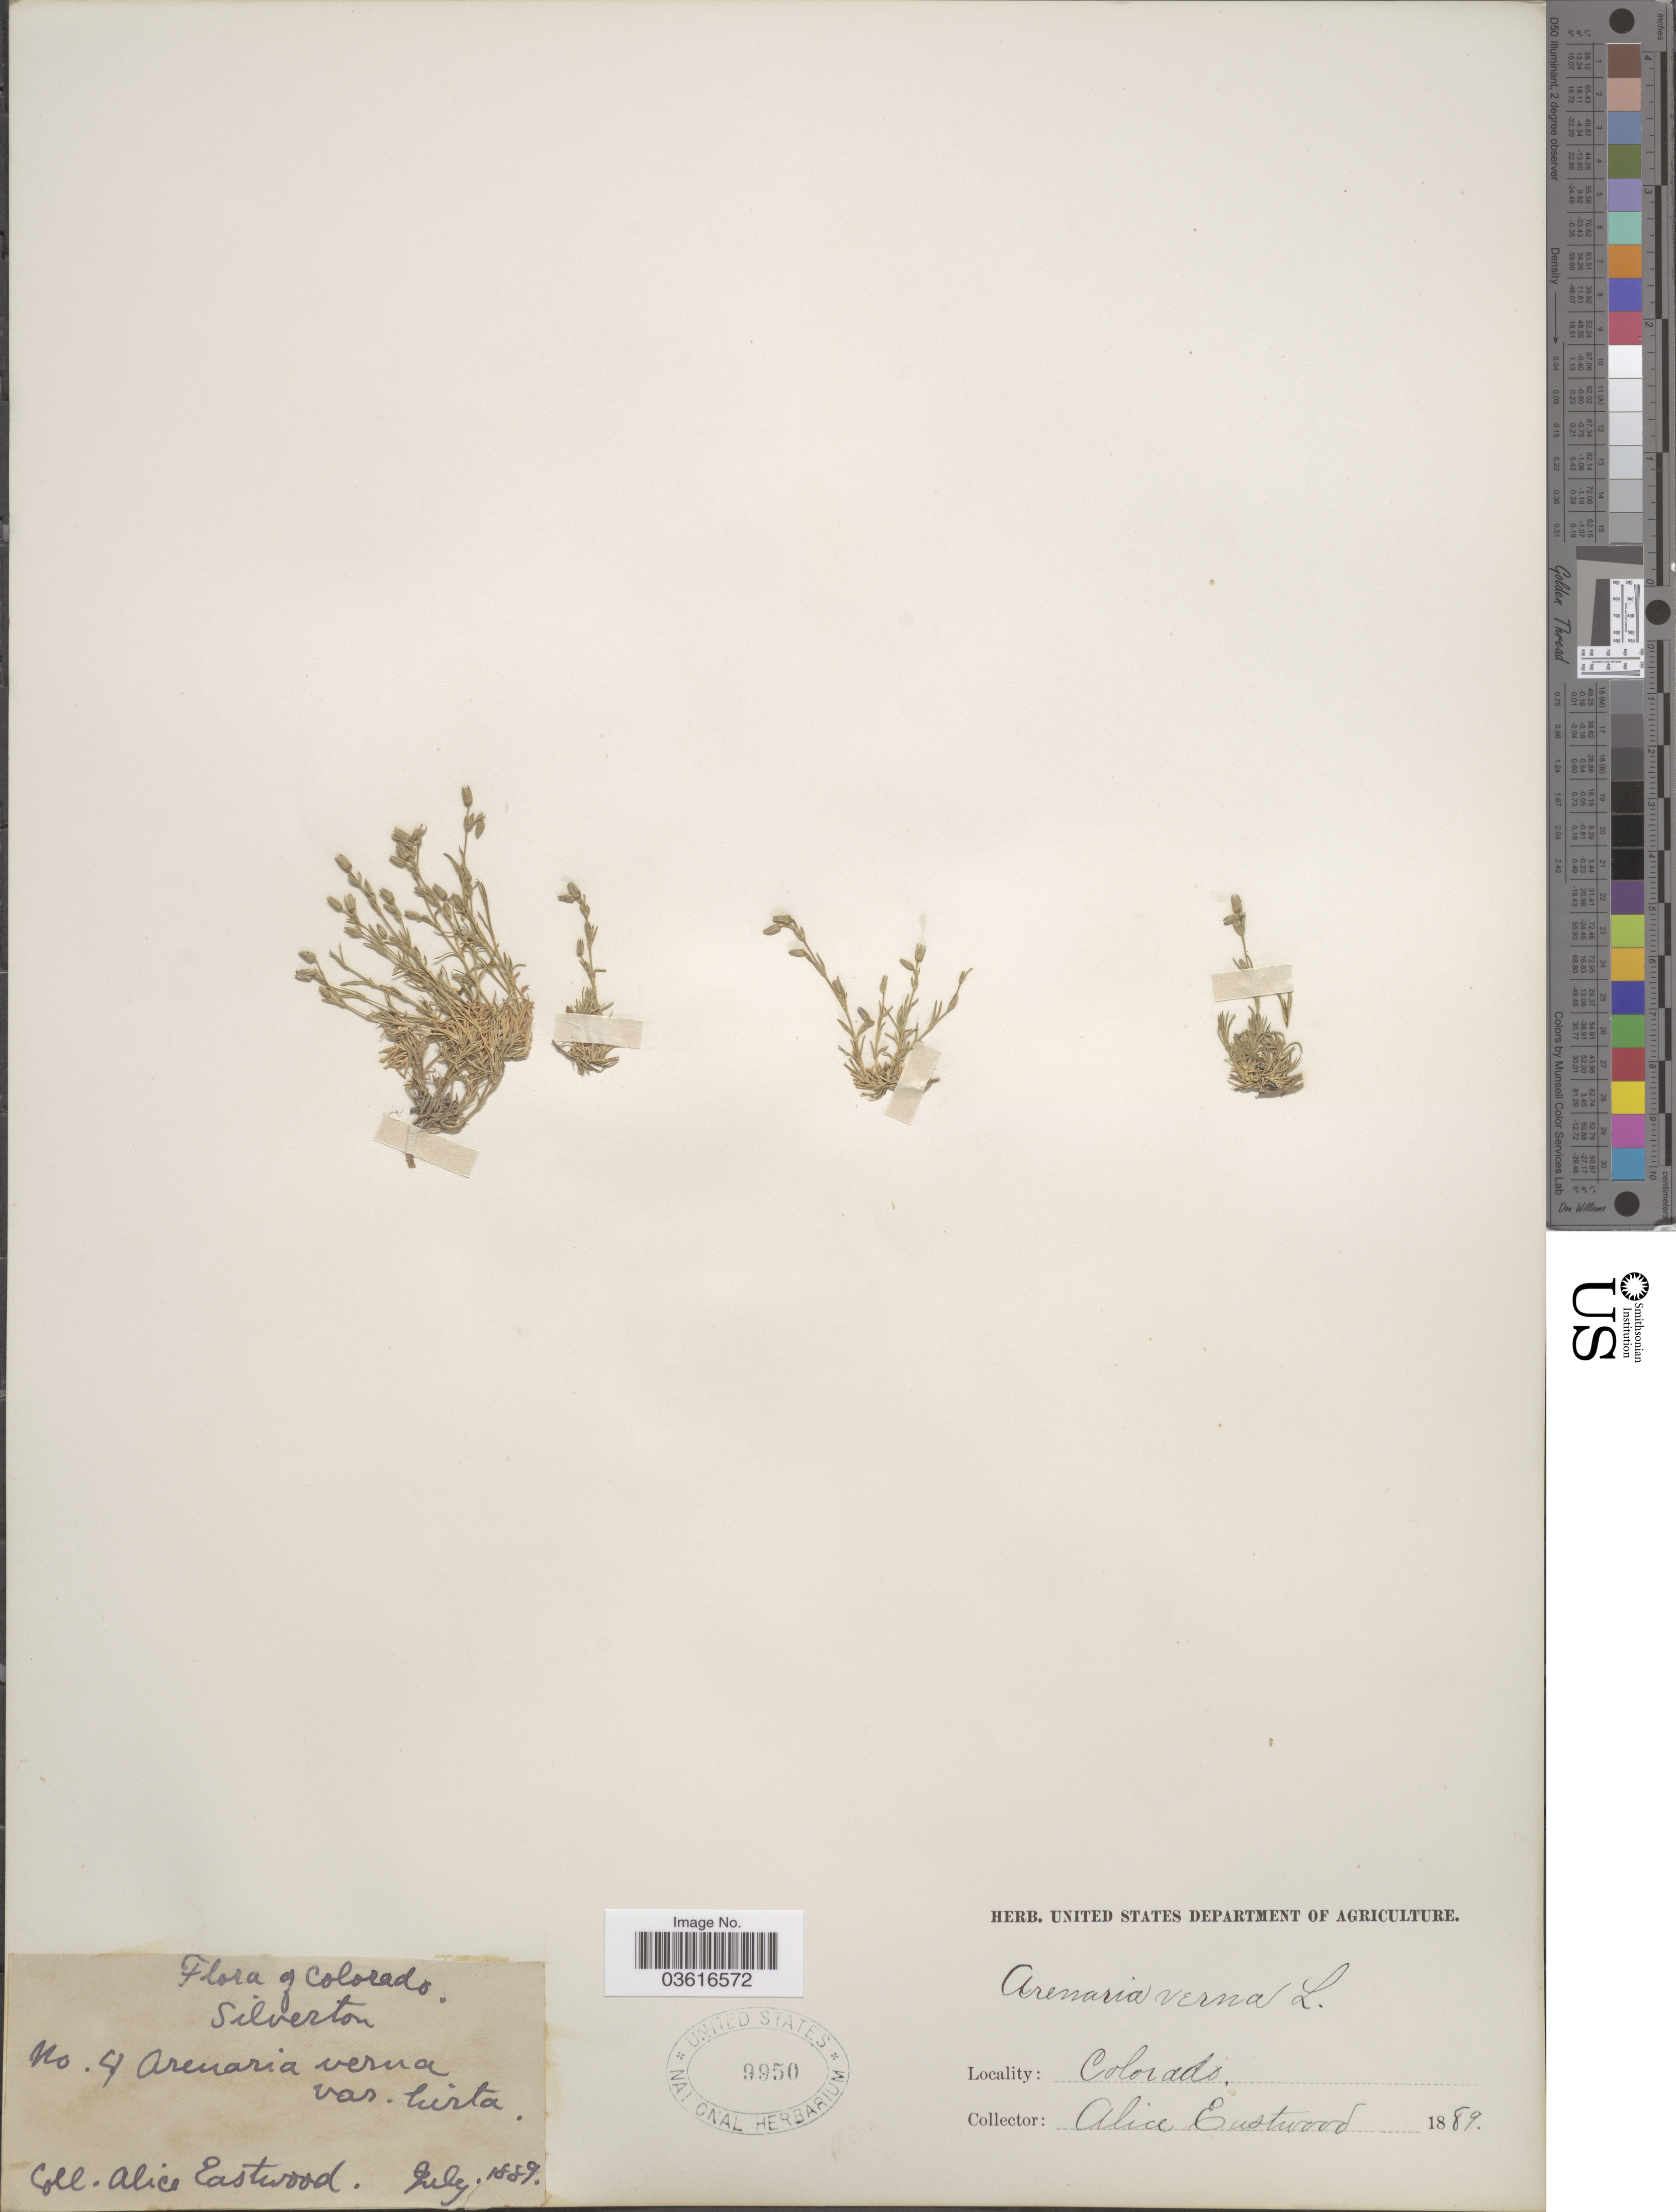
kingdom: Plantae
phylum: Tracheophyta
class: Magnoliopsida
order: Caryophyllales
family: Caryophyllaceae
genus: Minuartia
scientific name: Minuartia propinqua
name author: (Richardson) House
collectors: A. Eastwood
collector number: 4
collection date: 1889-07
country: United States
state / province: Colorado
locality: Silverton.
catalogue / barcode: US 9950